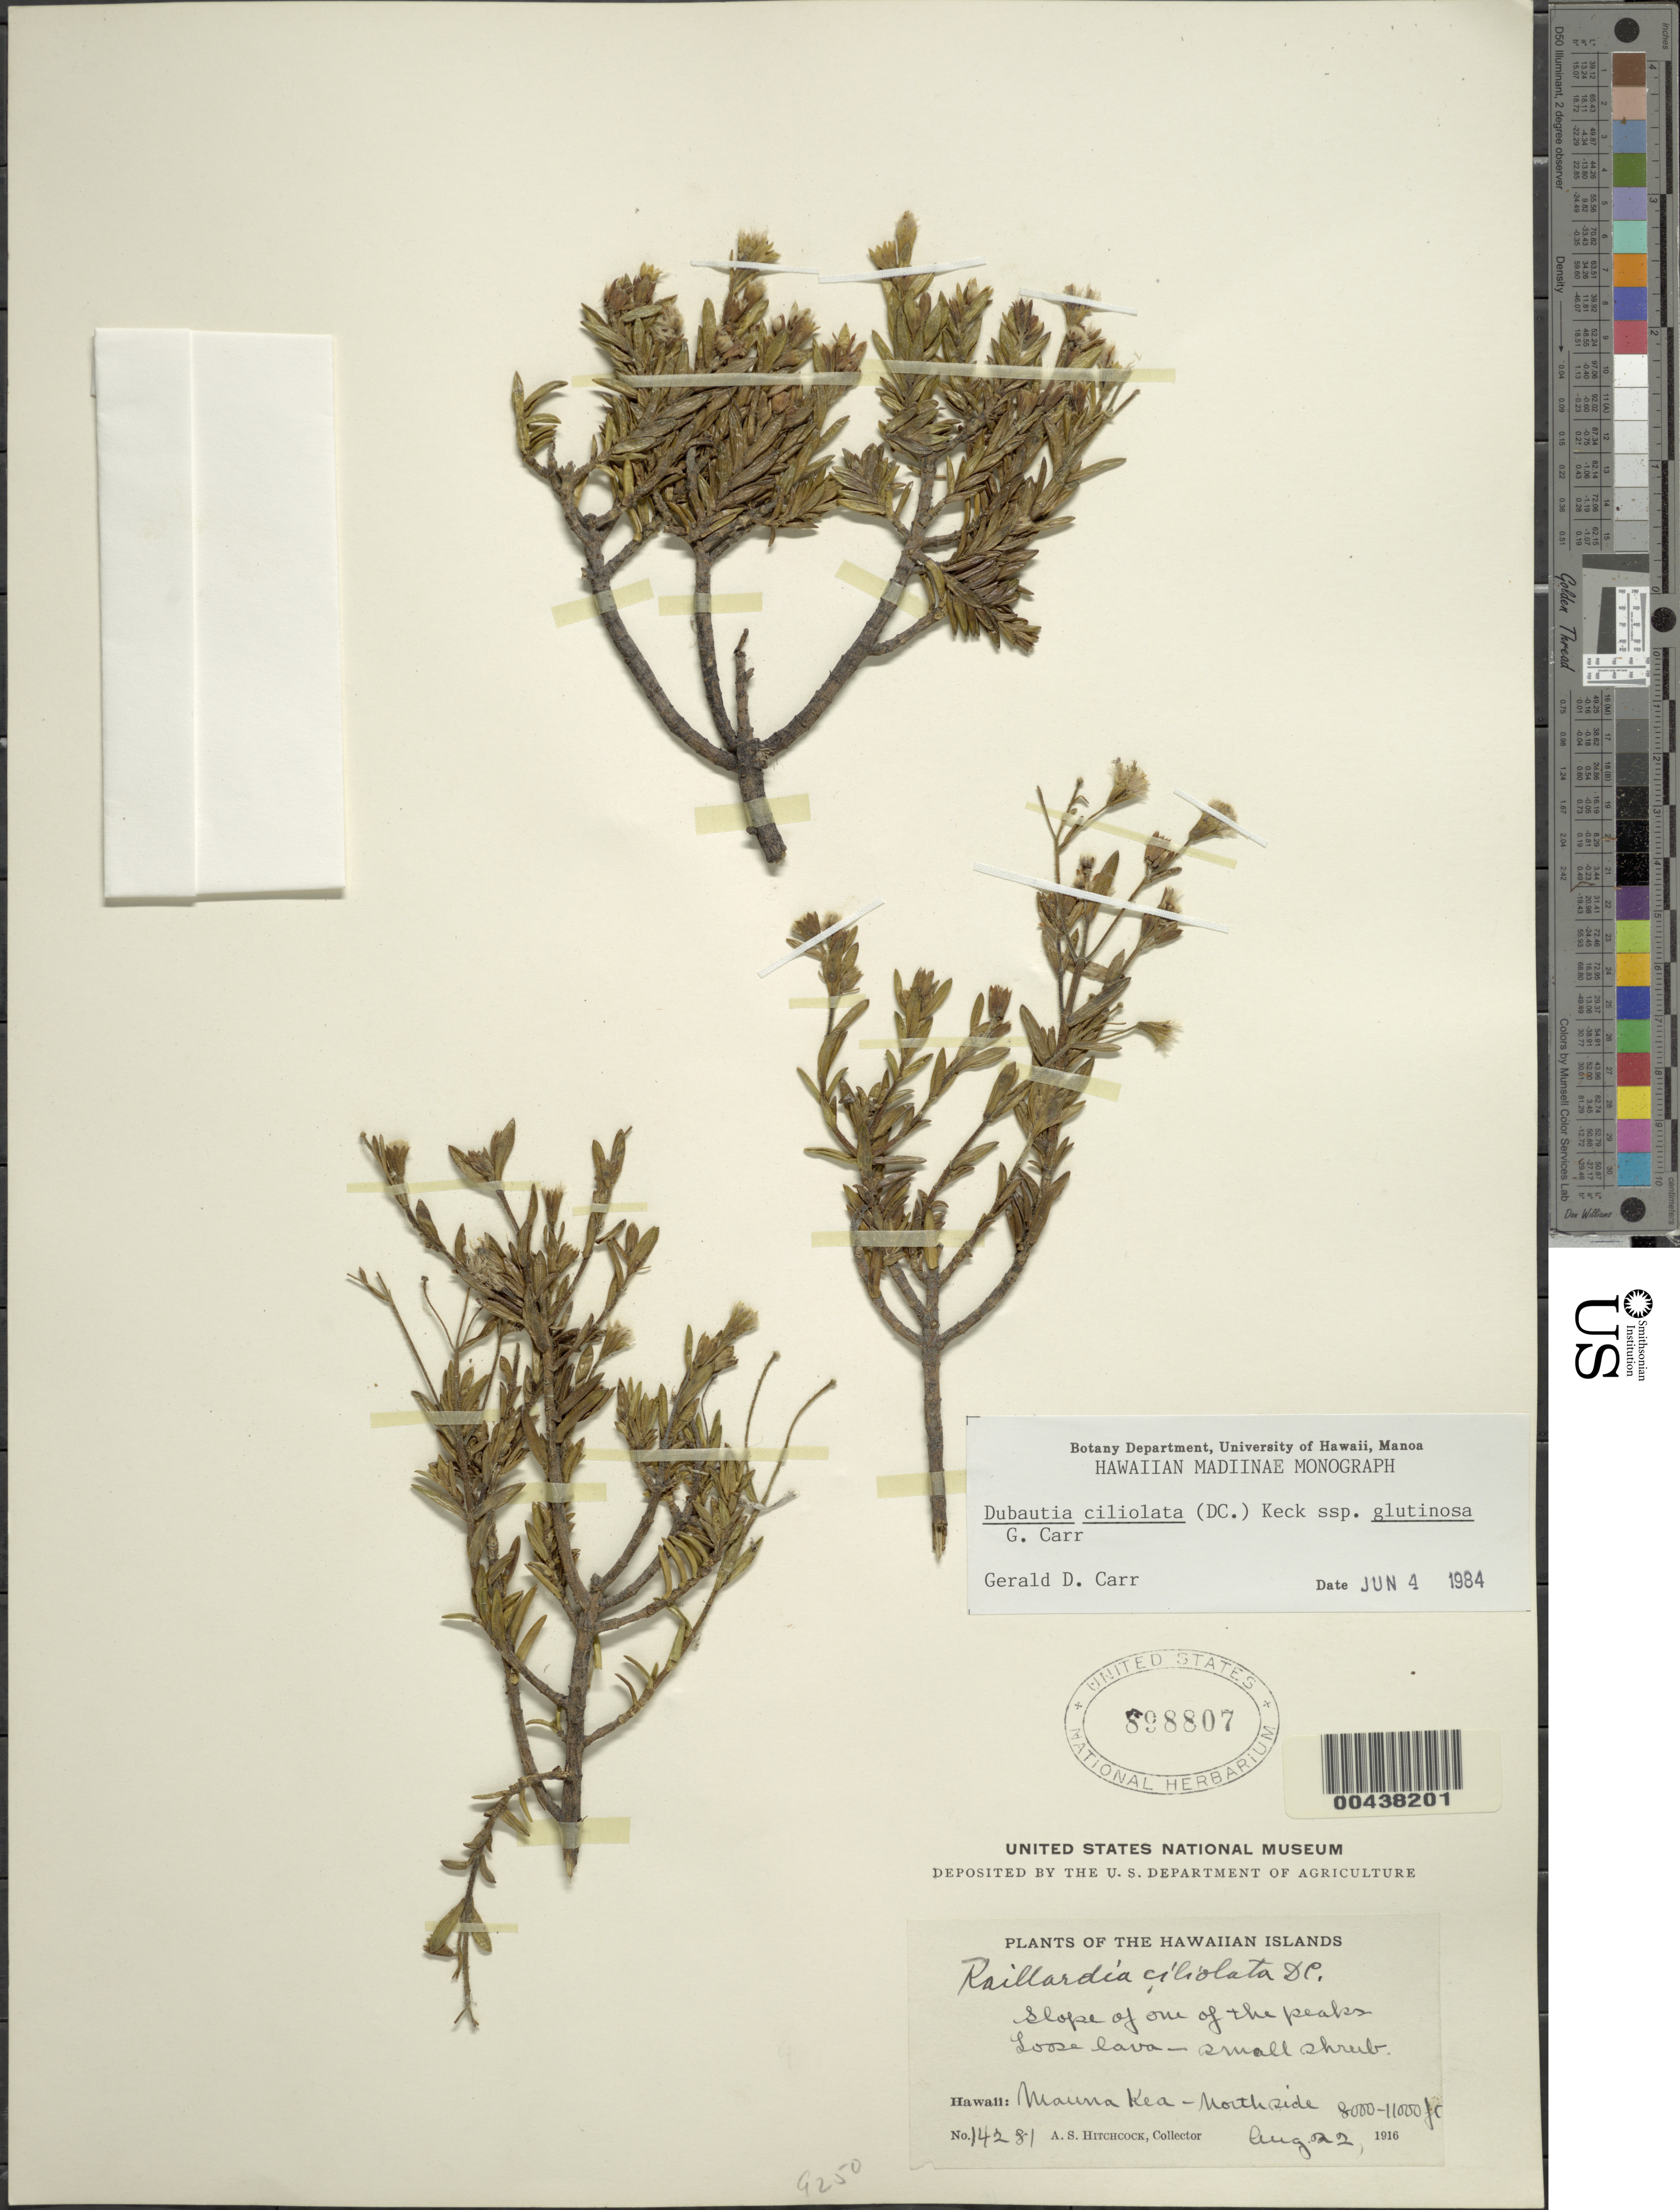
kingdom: Plantae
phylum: Tracheophyta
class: Magnoliopsida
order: Asterales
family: Asteraceae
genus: Dubautia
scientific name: Dubautia ciliolata subsp. glutinosa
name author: G.D. Carr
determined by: Carr, G. D.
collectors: A. S. Hitchcock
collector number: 14281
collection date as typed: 22 Aug 1916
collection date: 1916-08-22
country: United States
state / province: Hawaii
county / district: Hawaii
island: Hawaii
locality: Mauna Kea - N side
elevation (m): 2438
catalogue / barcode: US 898807